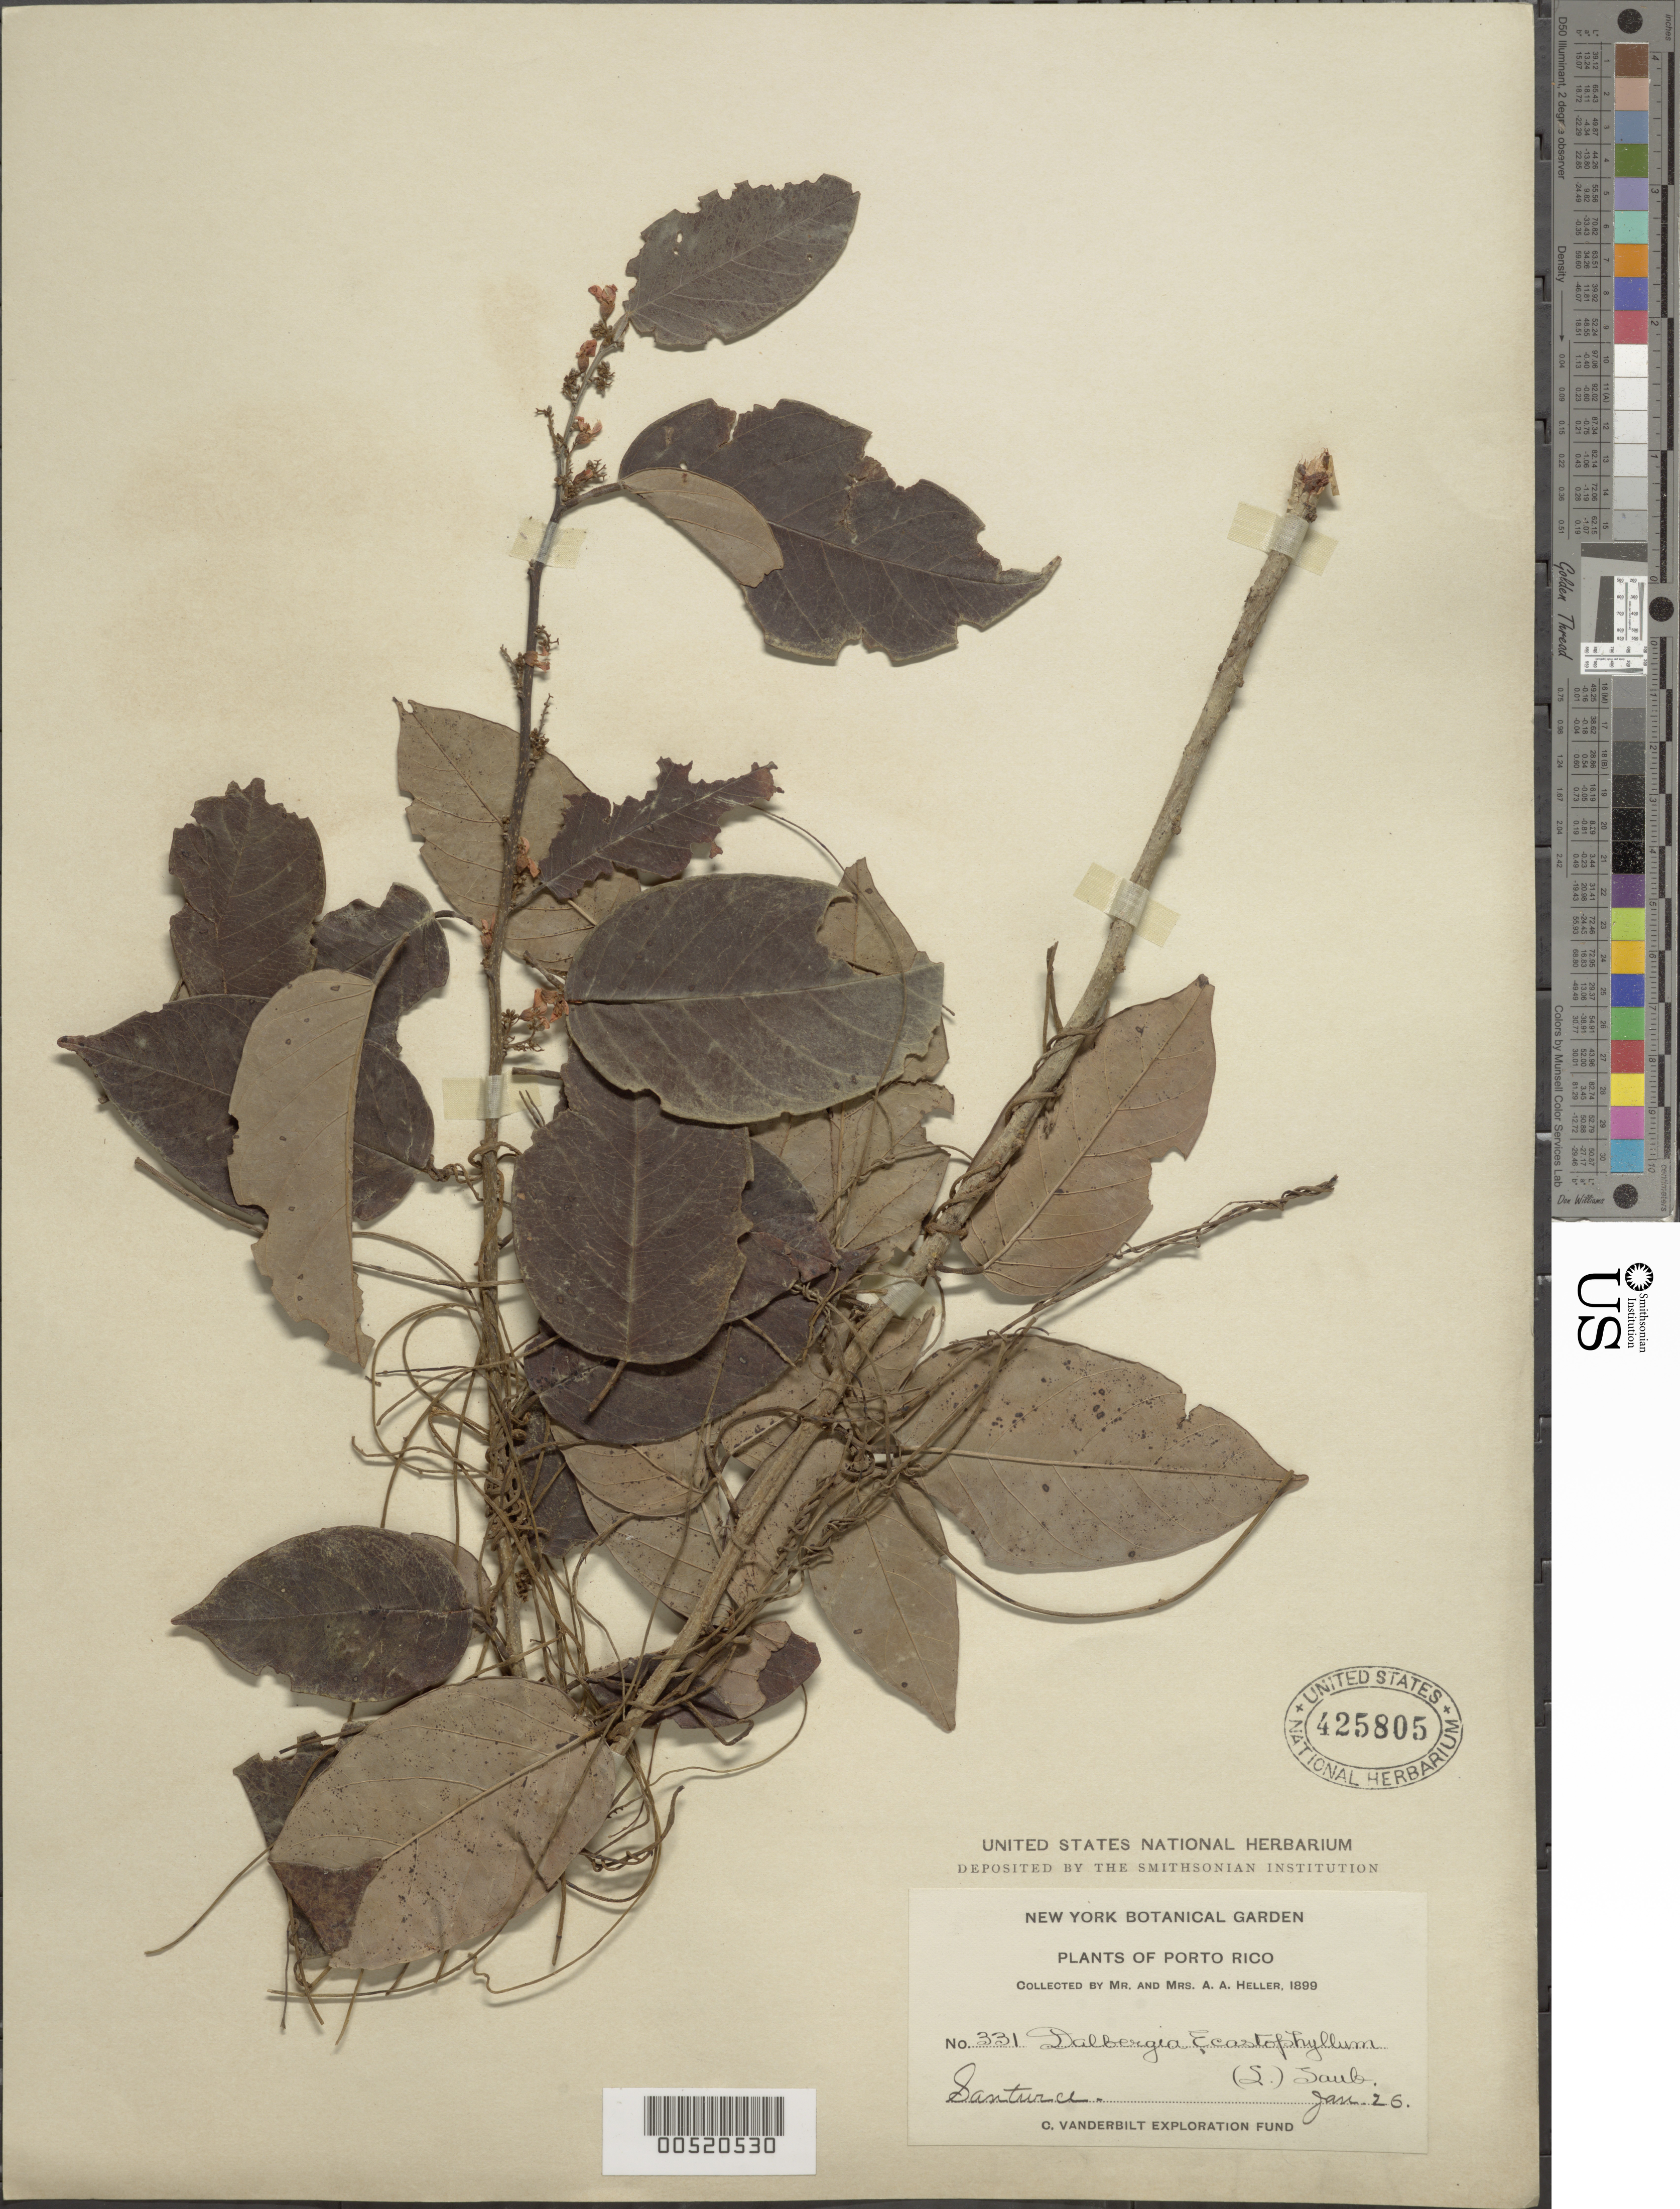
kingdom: Plantae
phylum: Tracheophyta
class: Magnoliopsida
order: Fabales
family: Fabaceae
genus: Dalbergia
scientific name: Dalbergia hecastophyllum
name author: (L.) Taub.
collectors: A. A. Heller & E. G. Heller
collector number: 331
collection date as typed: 26 Jan 1899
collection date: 1899-01-26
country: Puerto Rico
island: Greater Antilles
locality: Santurce.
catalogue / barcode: US 425805